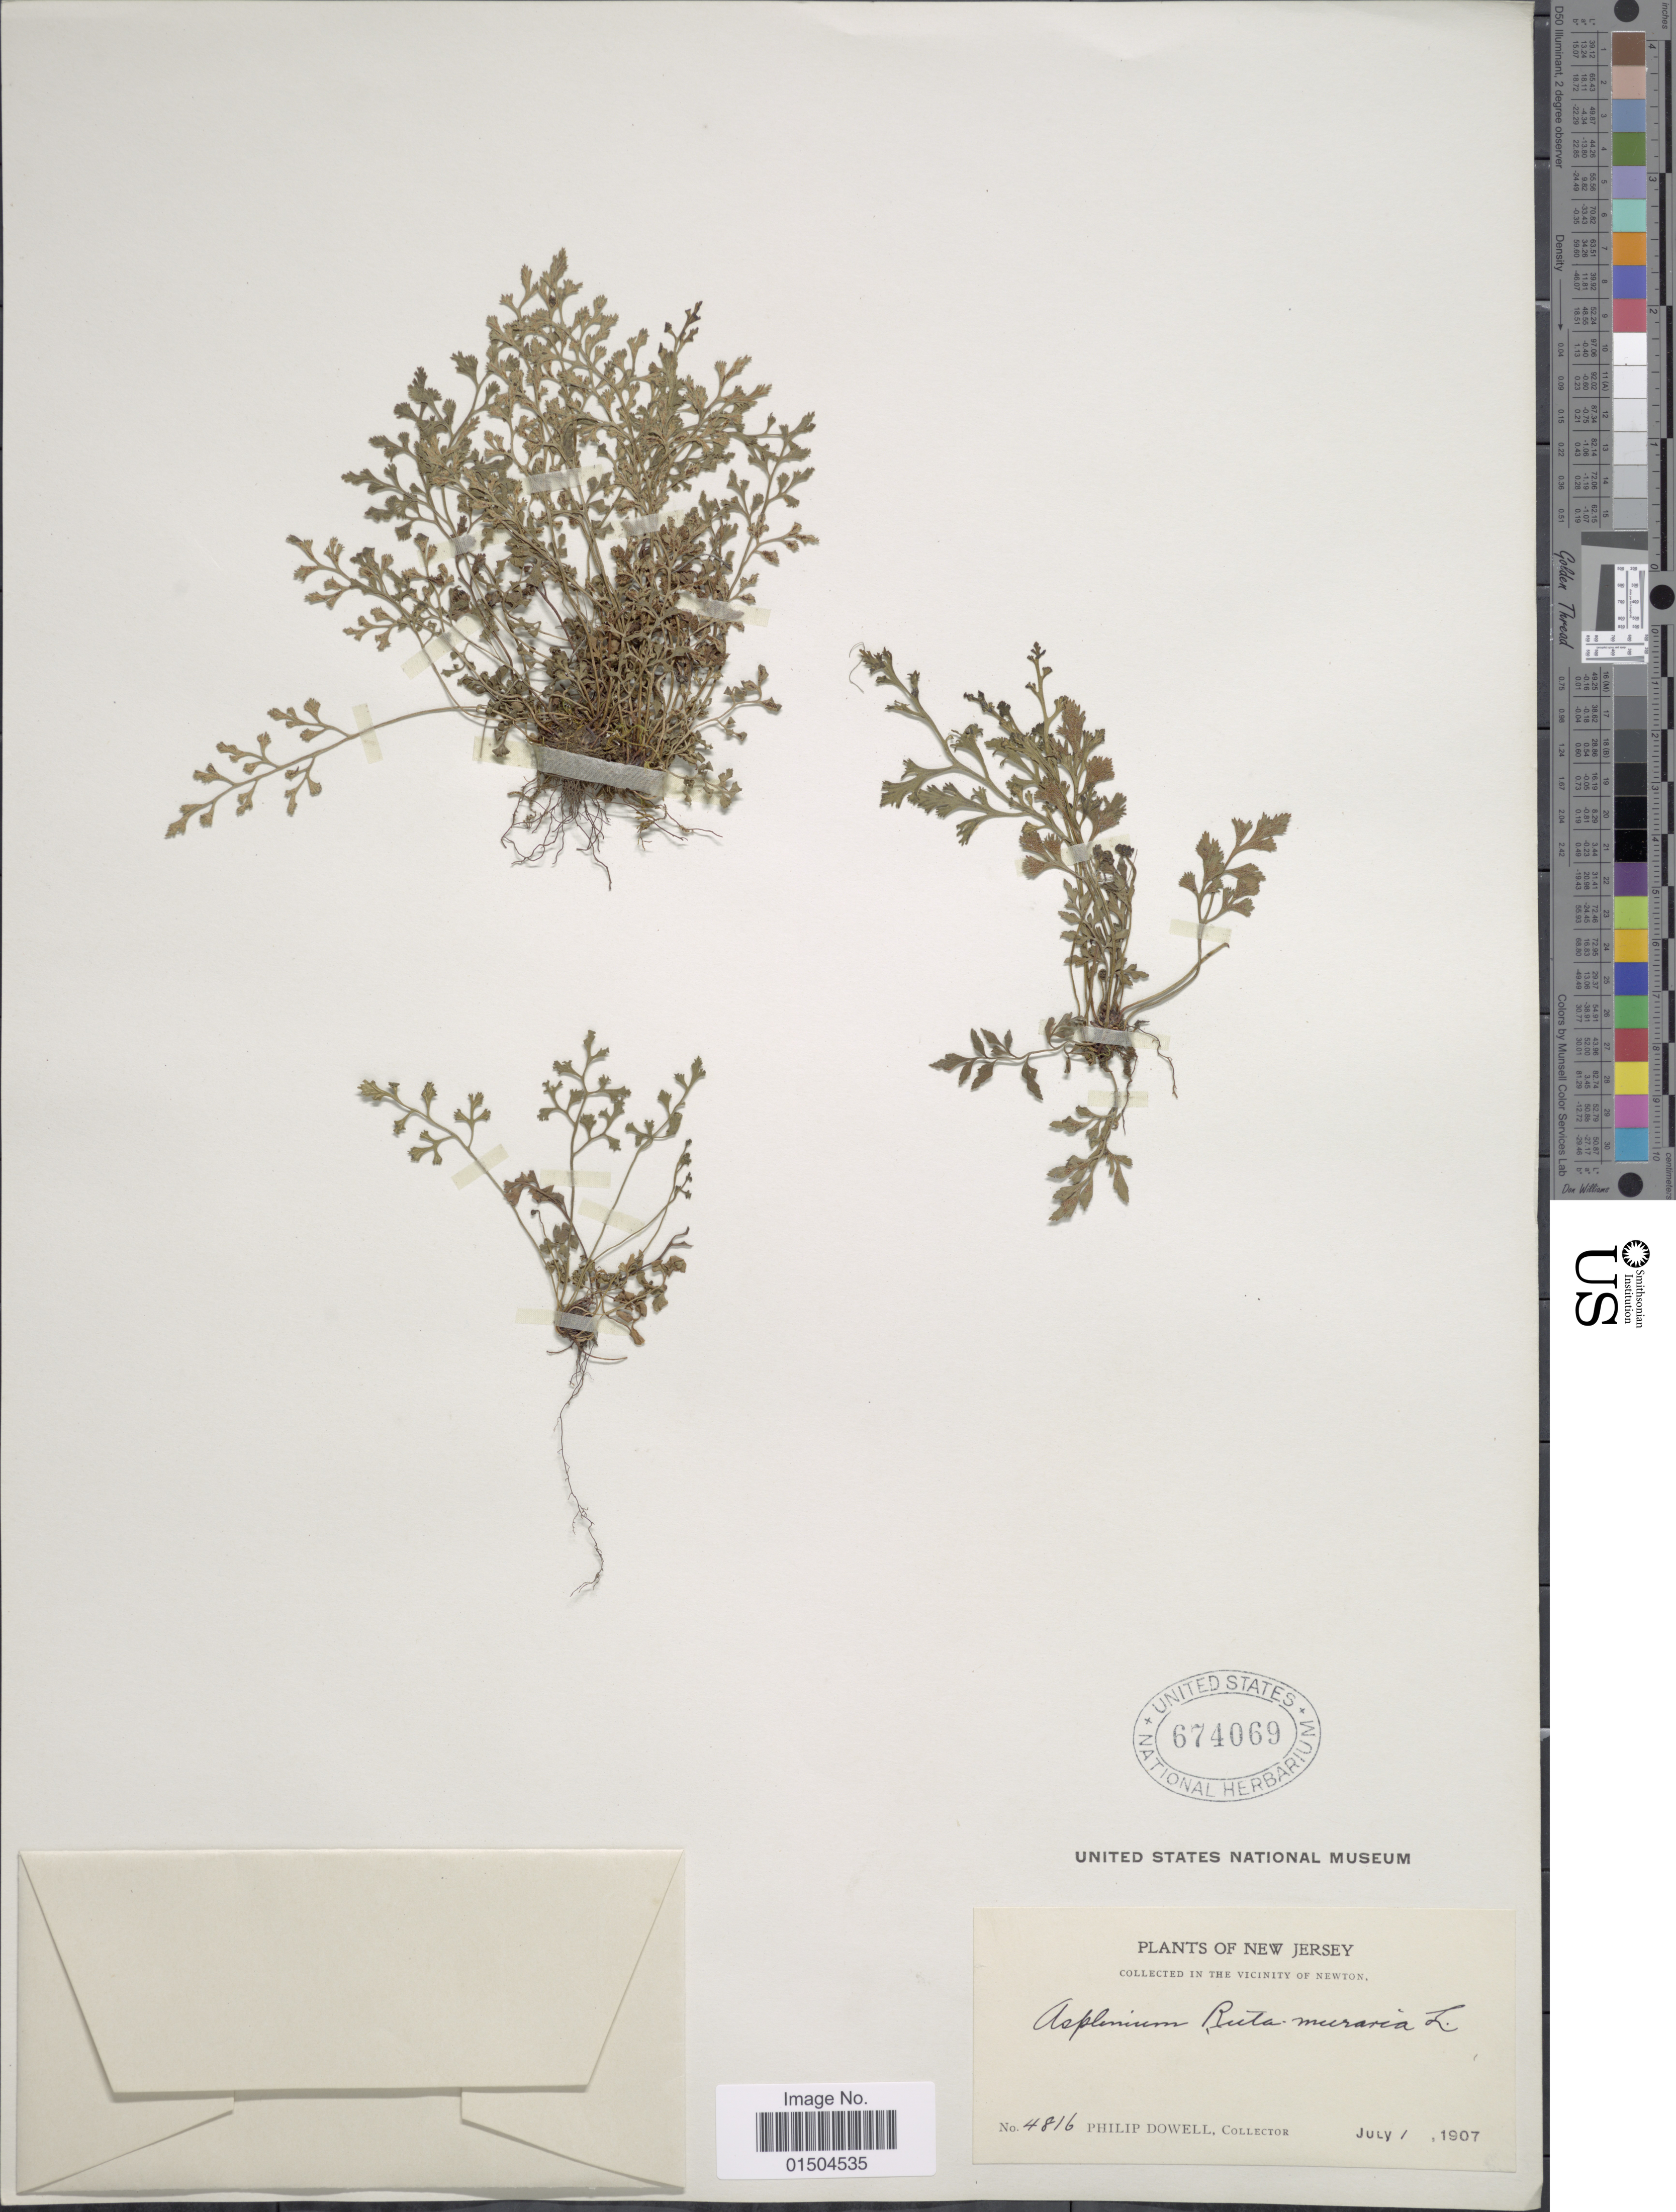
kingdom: Plantae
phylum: Tracheophyta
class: Polypodiopsida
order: Polypodiales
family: Aspleniaceae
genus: Asplenium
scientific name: Asplenium ruta-muraria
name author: L.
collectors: P. Dowell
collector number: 4816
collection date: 1907-07-01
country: United States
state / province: New Jersey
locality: In the Vicinity of Newton.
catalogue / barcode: US 674069